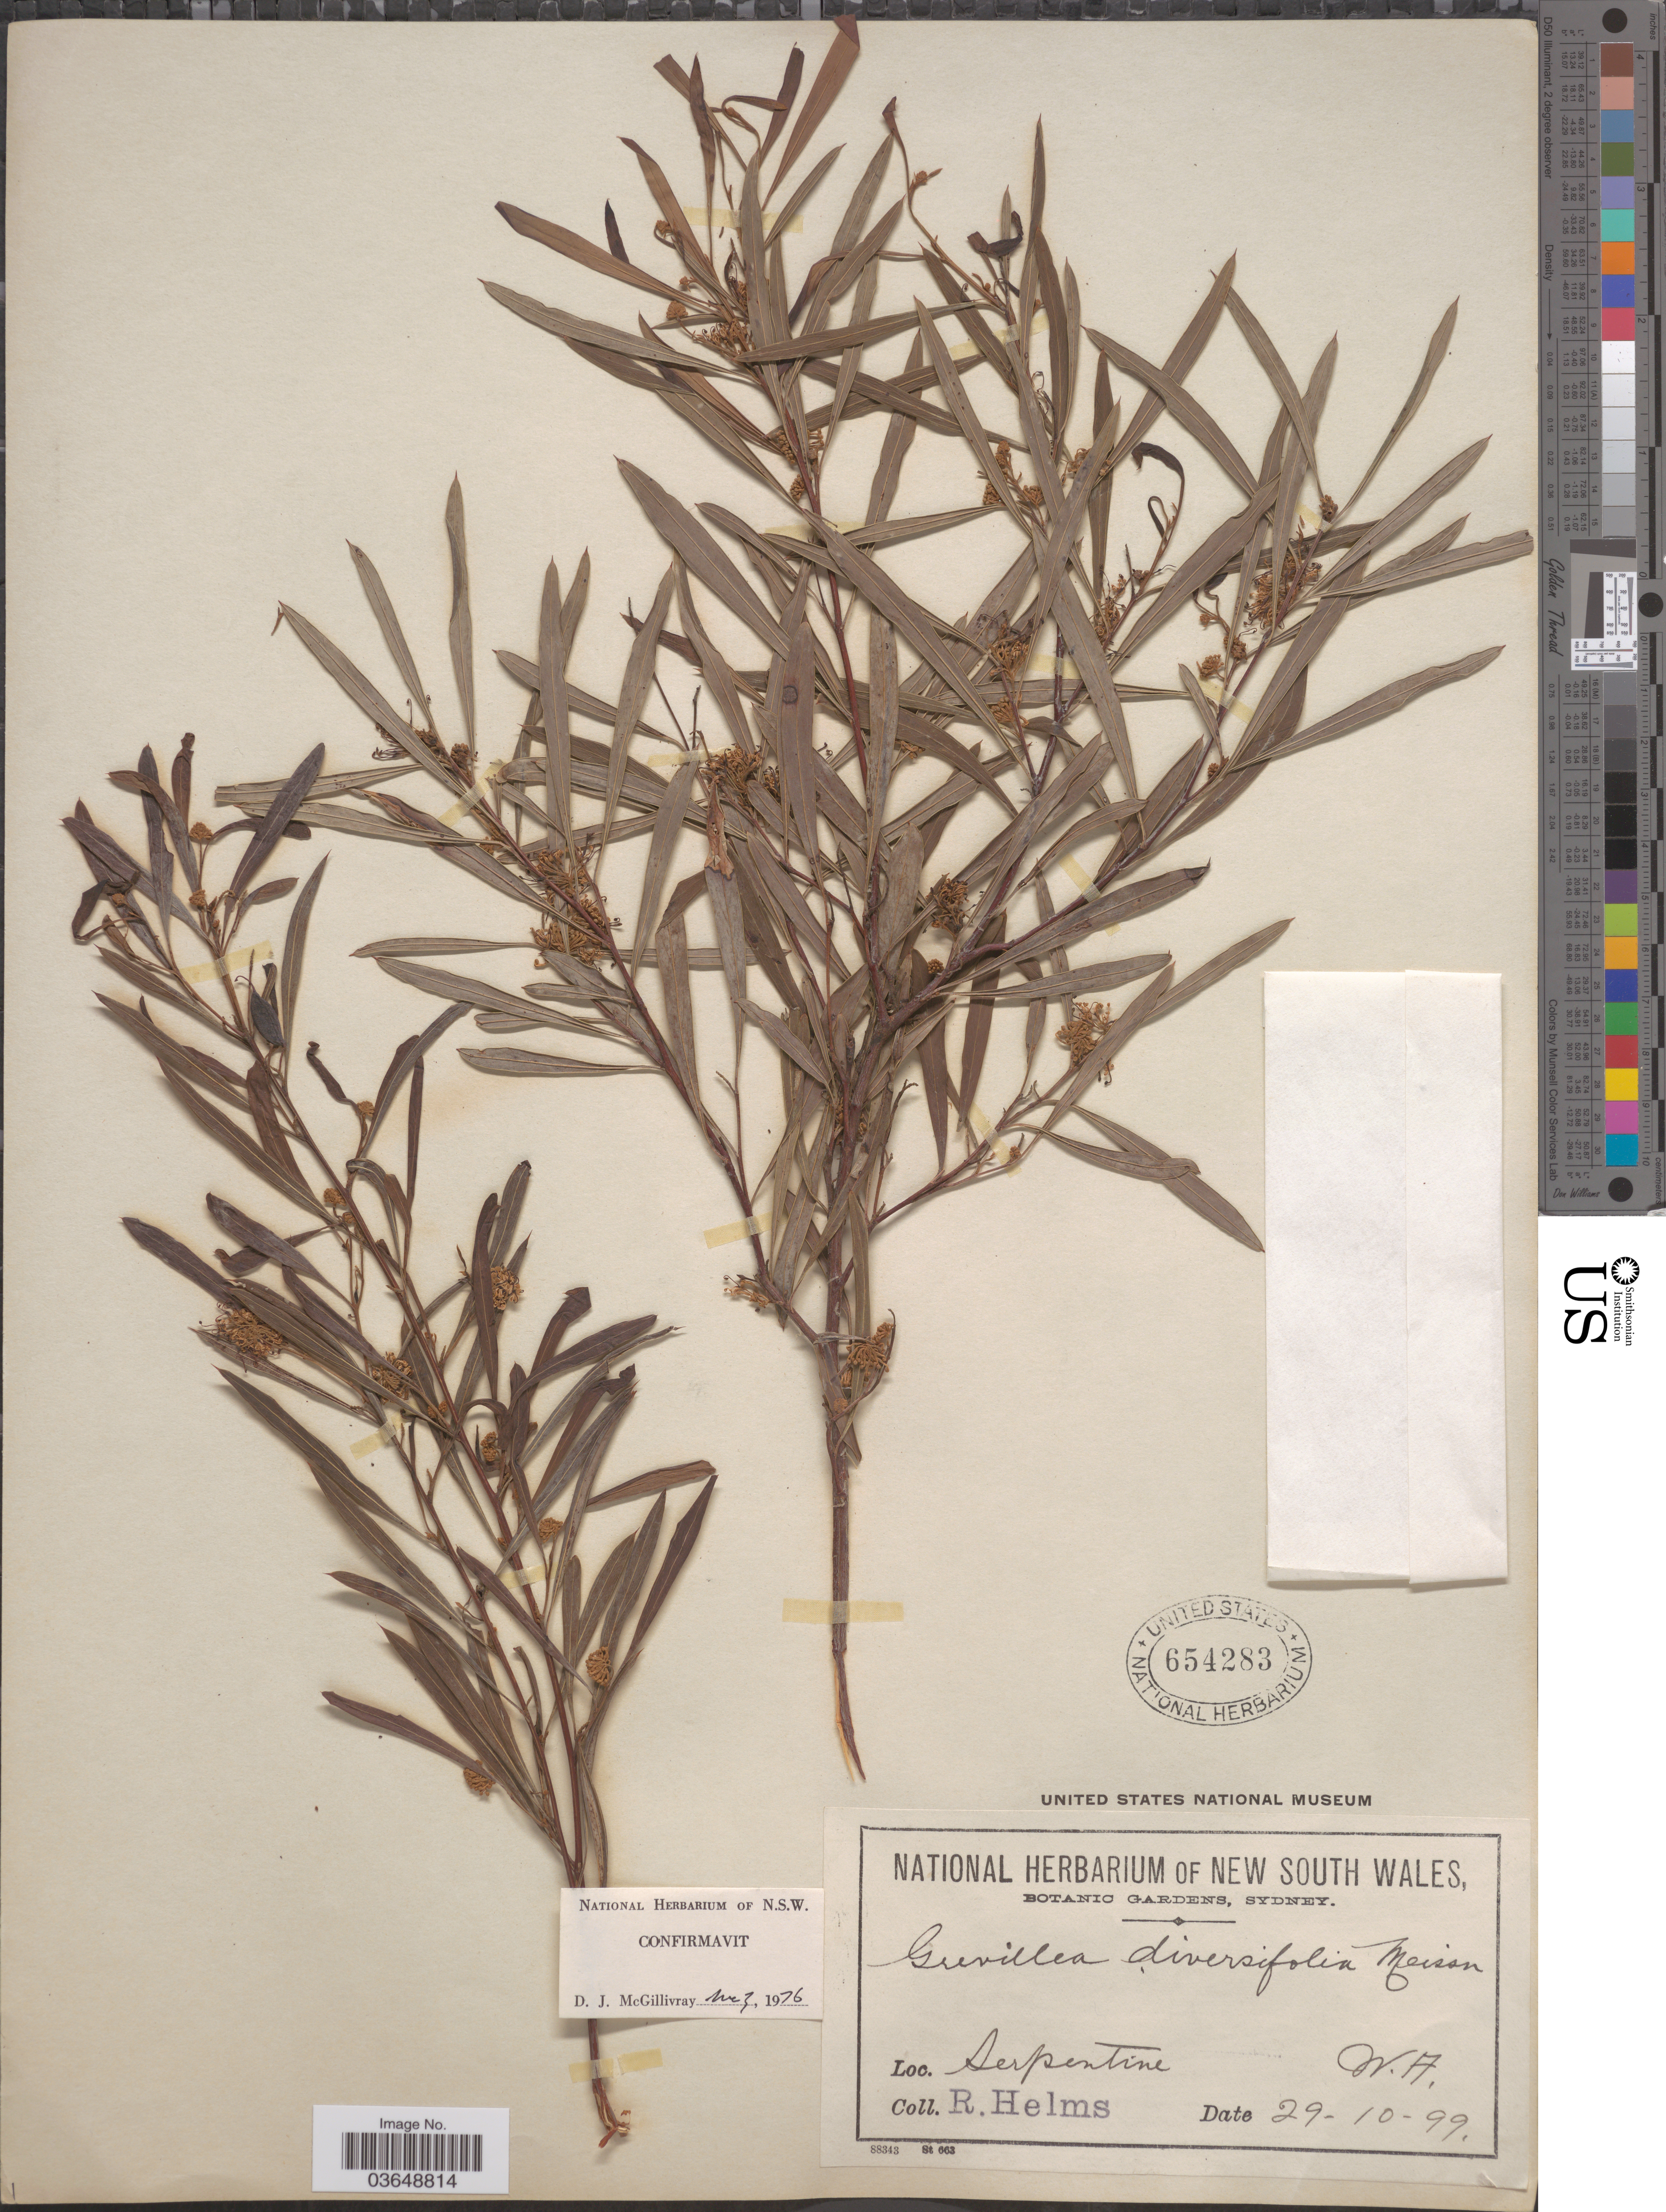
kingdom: Plantae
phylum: Tracheophyta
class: Magnoliopsida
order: Proteales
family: Proteaceae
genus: Grevillea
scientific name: Grevillea diversifolia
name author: Meisn.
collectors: R. Helms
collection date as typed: Transcribed d/m/y: 29/10/99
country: Australia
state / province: Western Australia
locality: Serpentine.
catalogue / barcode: US 654283